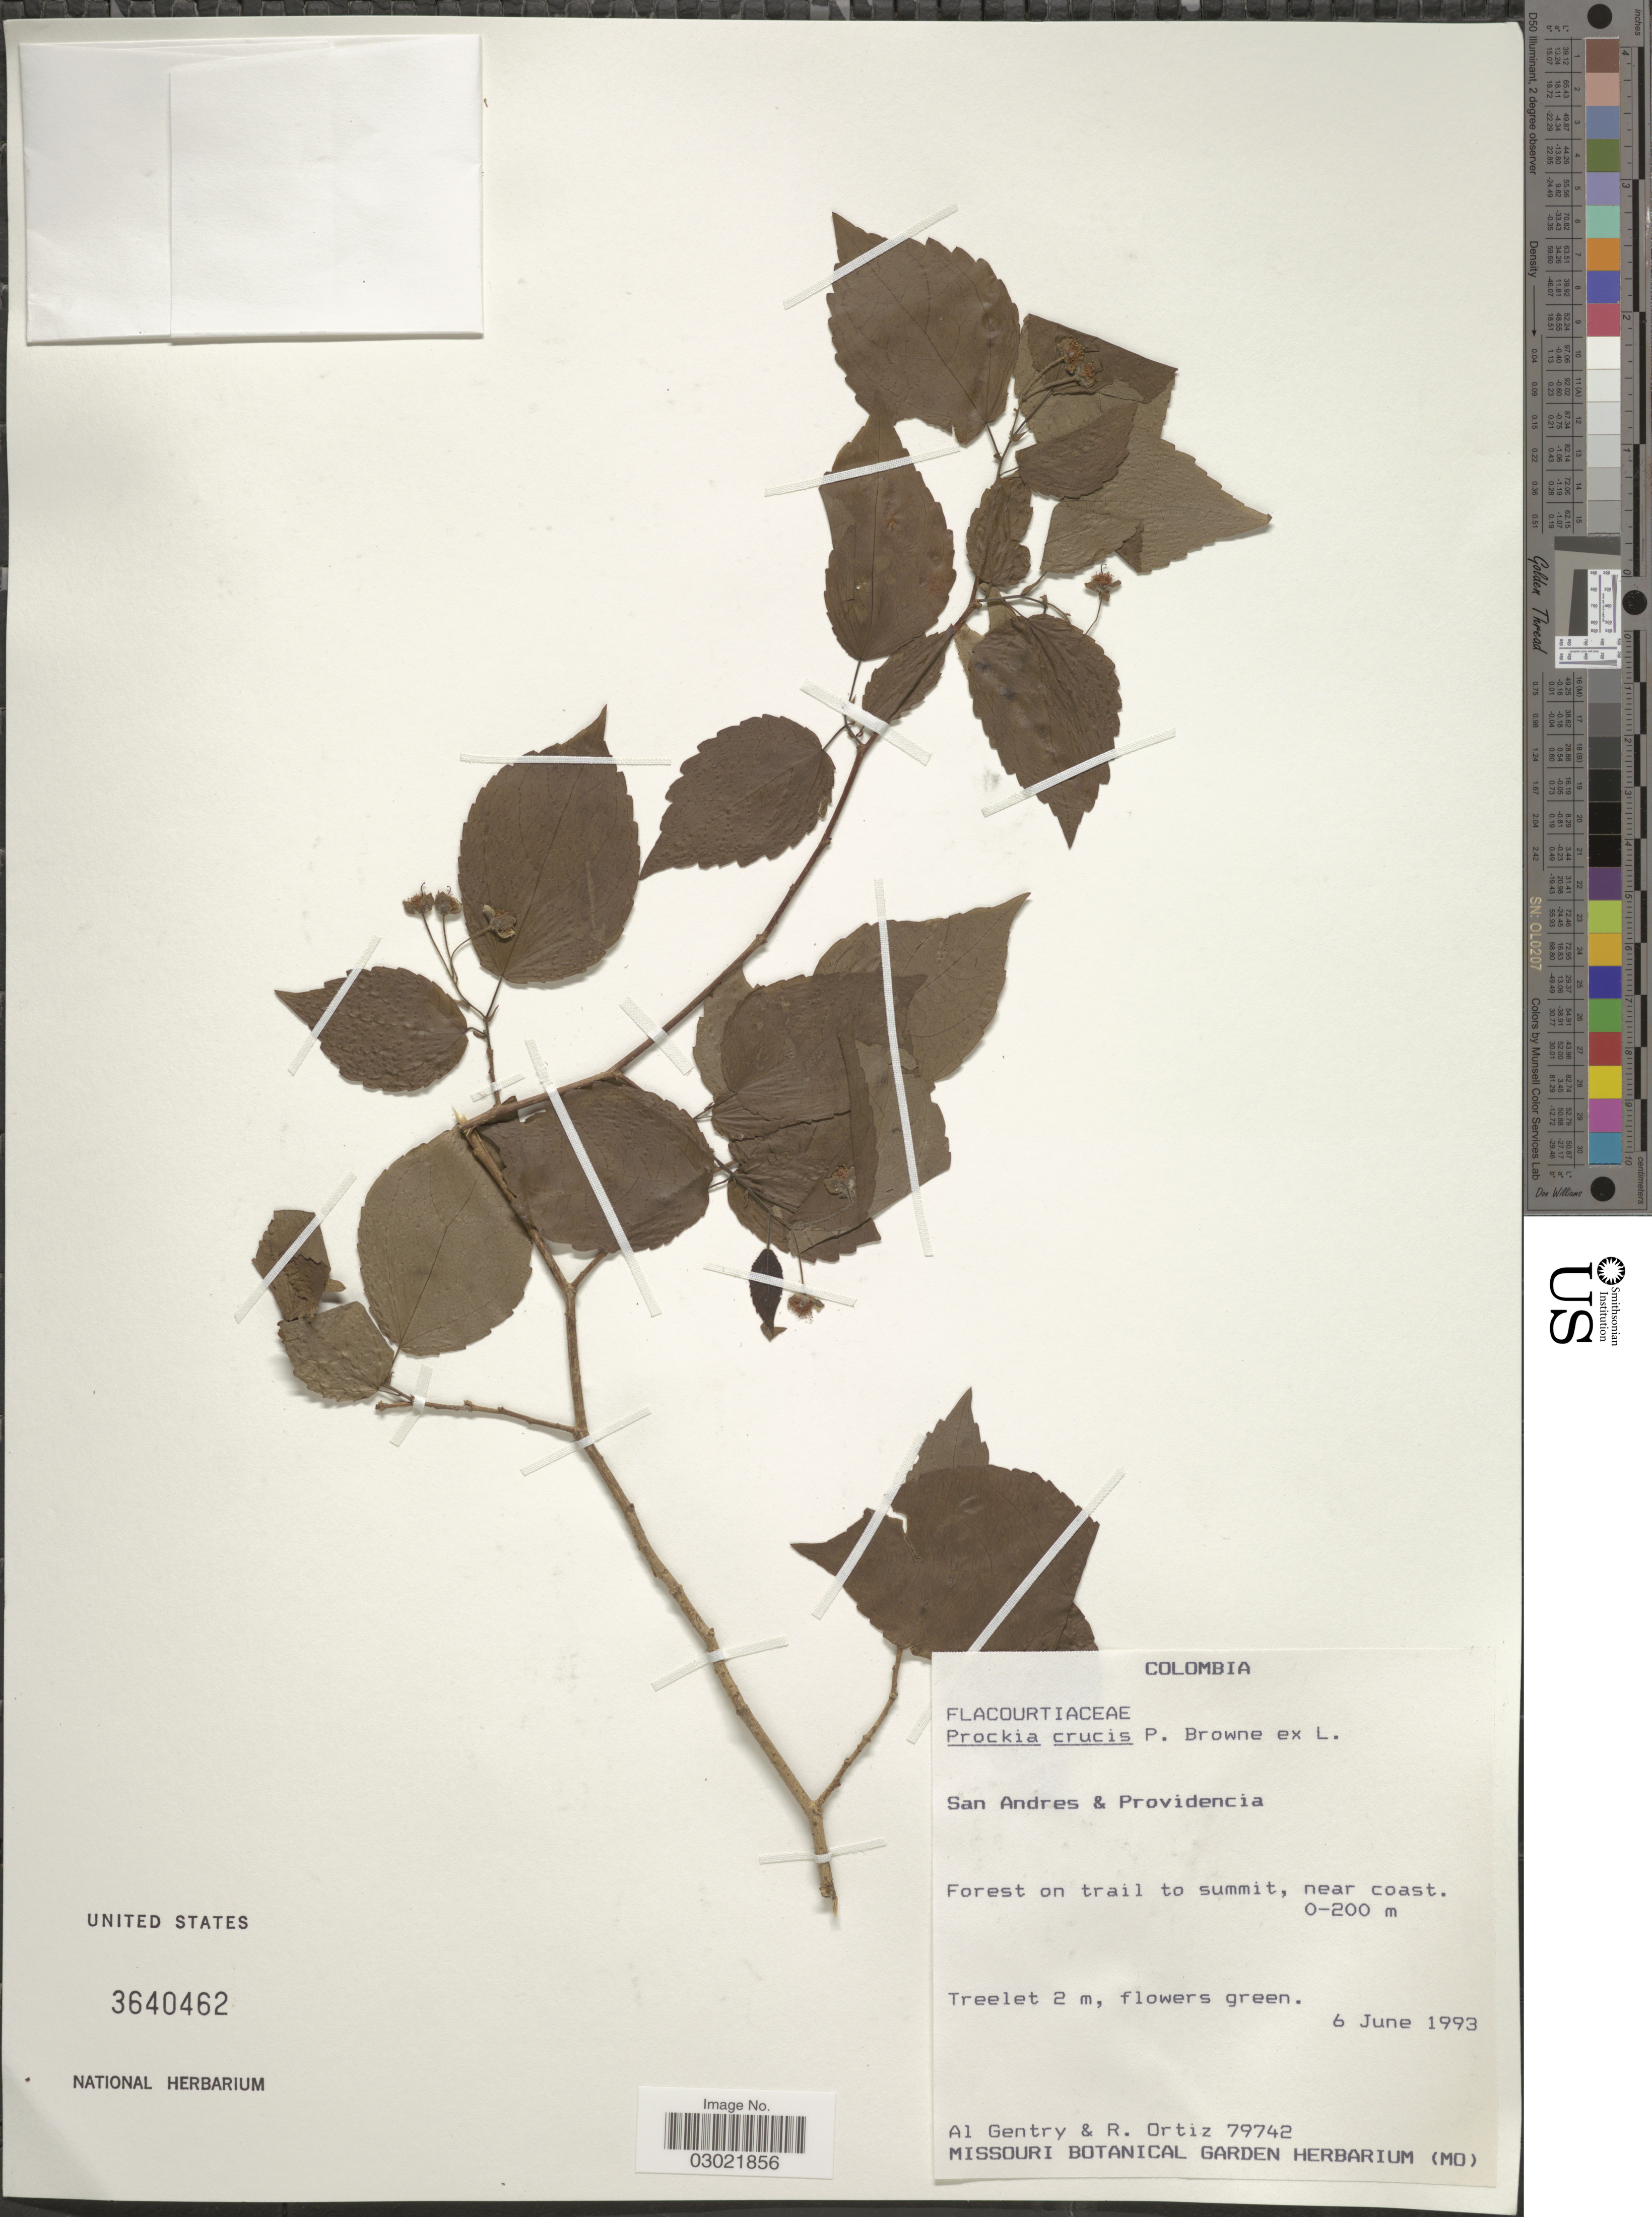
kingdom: Plantae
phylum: Tracheophyta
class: Magnoliopsida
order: Malpighiales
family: Salicaceae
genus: Prockia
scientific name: Prockia crucis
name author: P. Browne ex L.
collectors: A. H. Gentry & R. Ortiz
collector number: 79742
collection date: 1993-06-06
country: Colombia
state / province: San Andres y Providencia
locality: Forest on trail to summit, near coast.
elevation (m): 0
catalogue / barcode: US 3640462